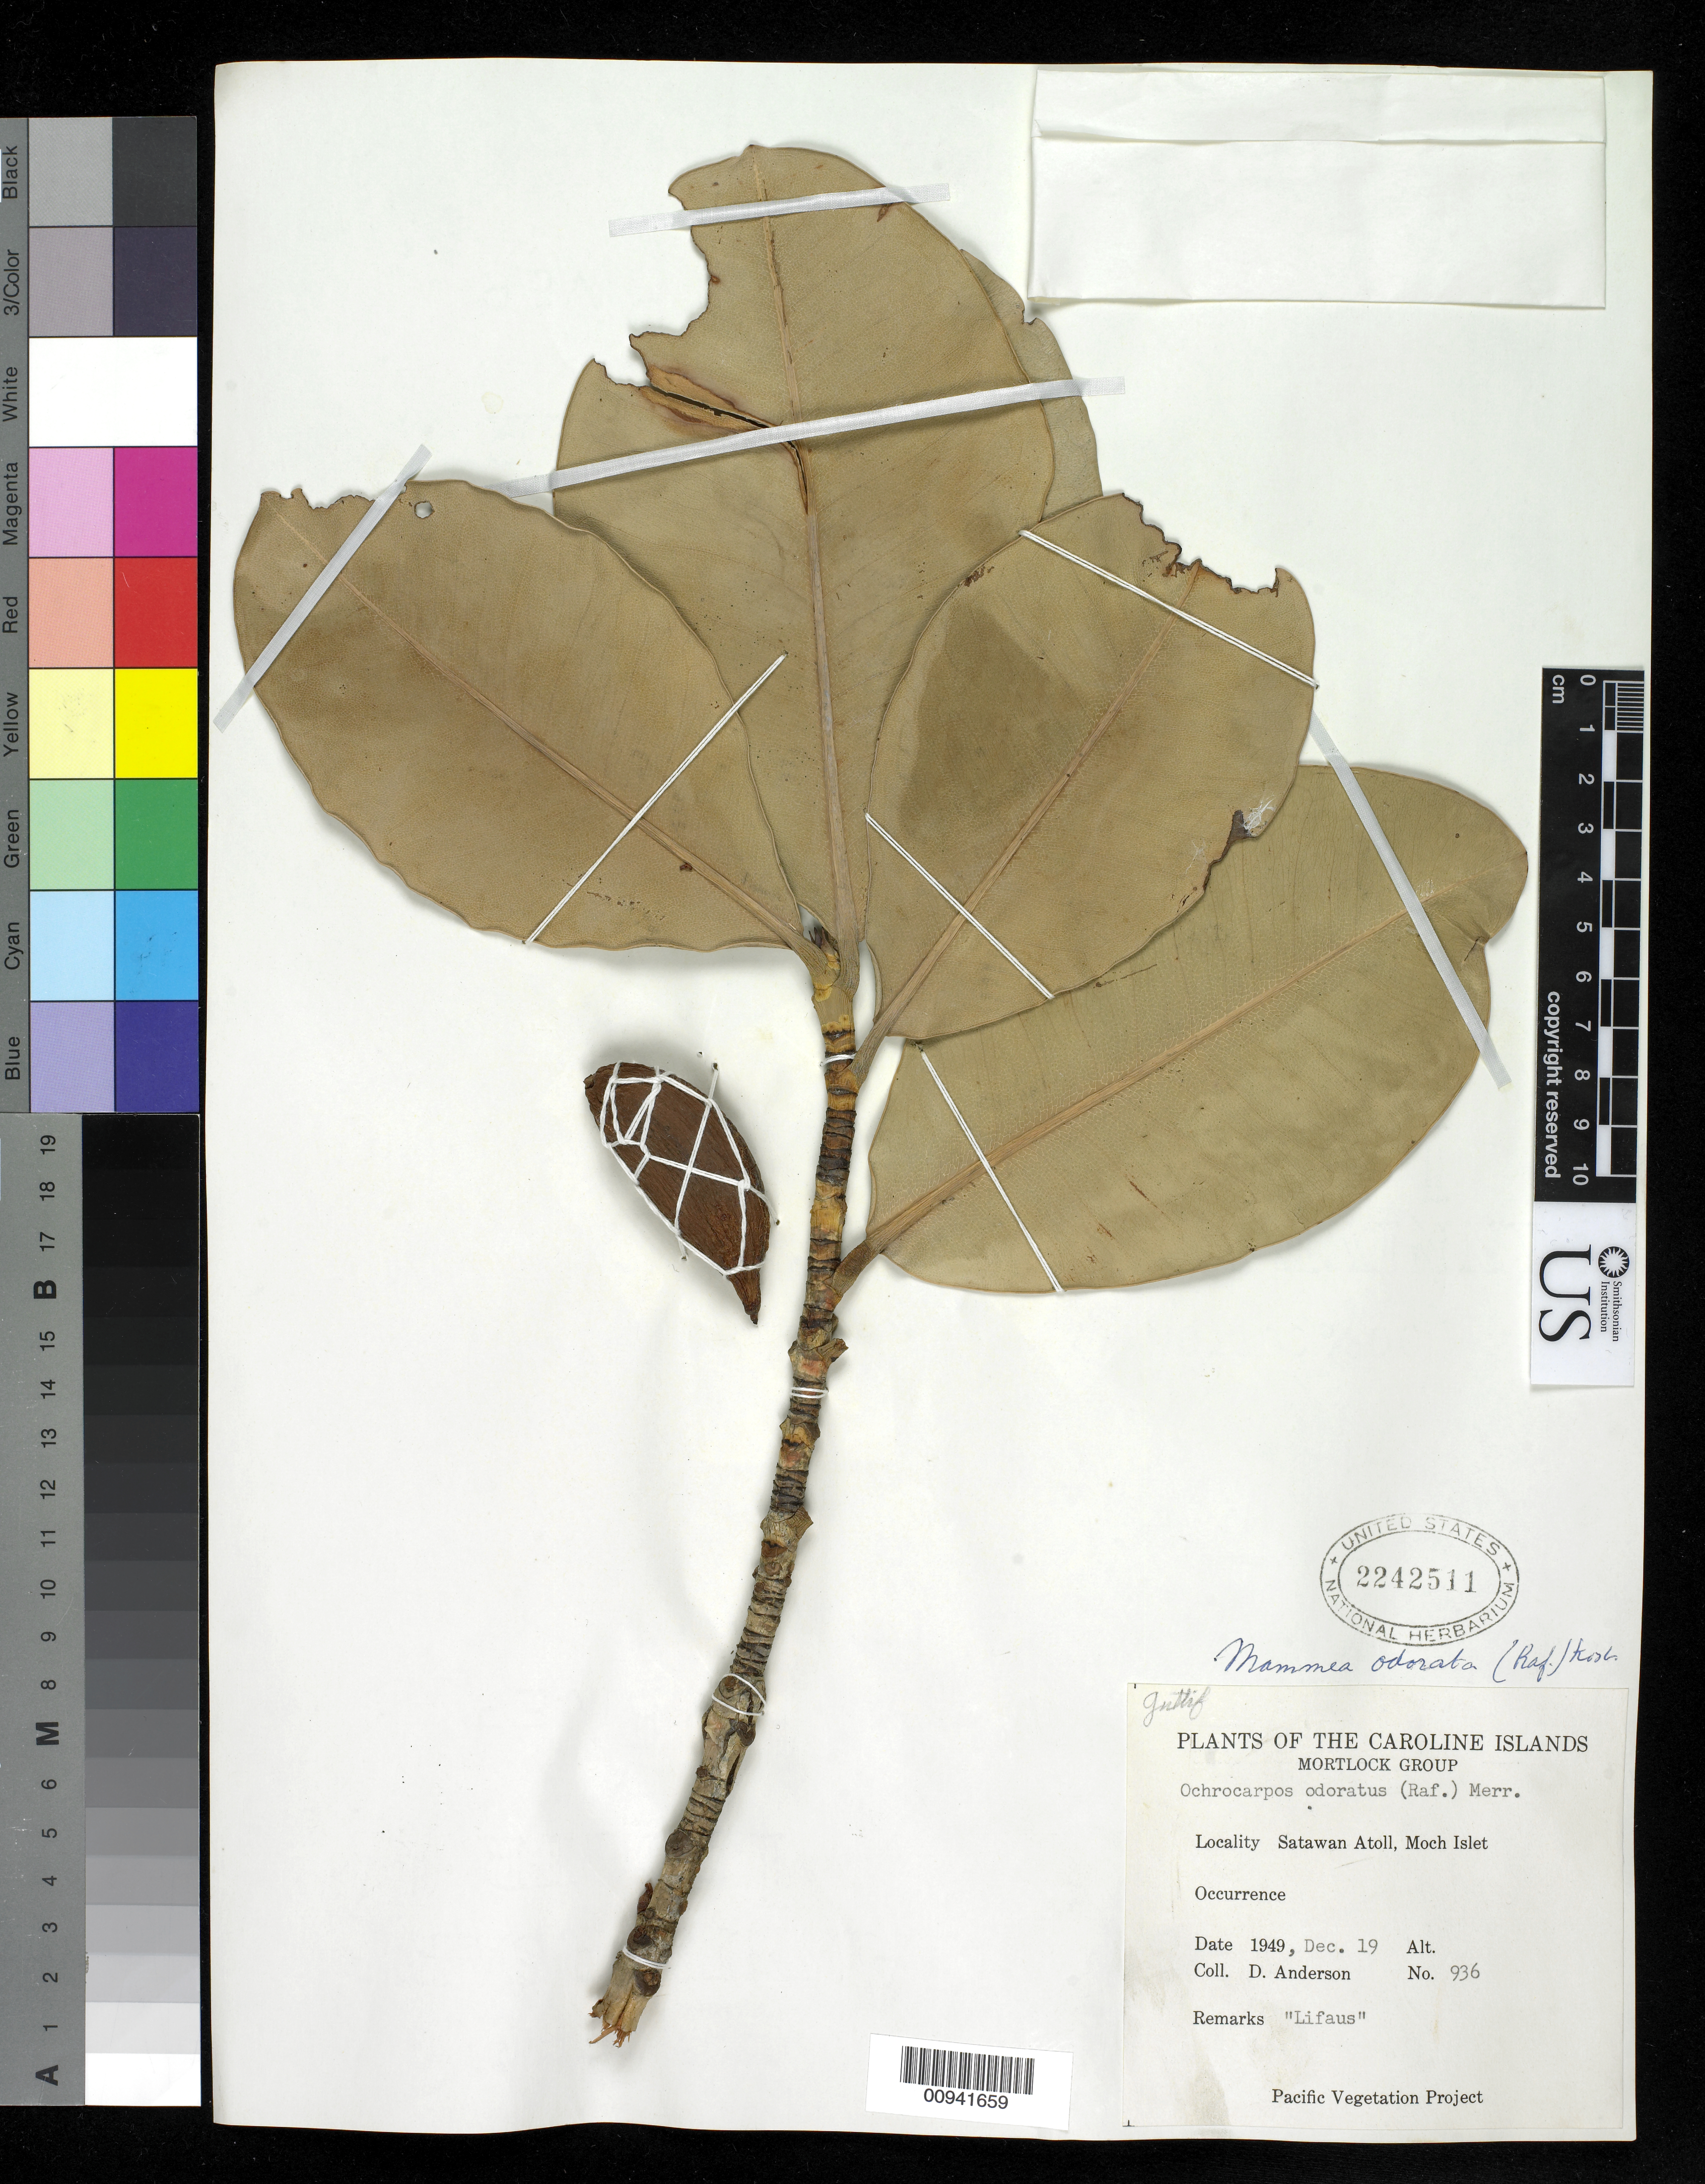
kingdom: Plantae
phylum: Tracheophyta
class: Magnoliopsida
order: Malpighiales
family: Calophyllaceae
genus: Mammea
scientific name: Mammea ochrocarpus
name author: (Raf.) Kosterm.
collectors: D. Anderson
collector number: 936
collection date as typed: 19 Dec 1949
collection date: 1949-12-19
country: Micronesia, Federated States of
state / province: Truk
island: Satawan Atoll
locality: Moch Islet.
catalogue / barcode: US 2242511